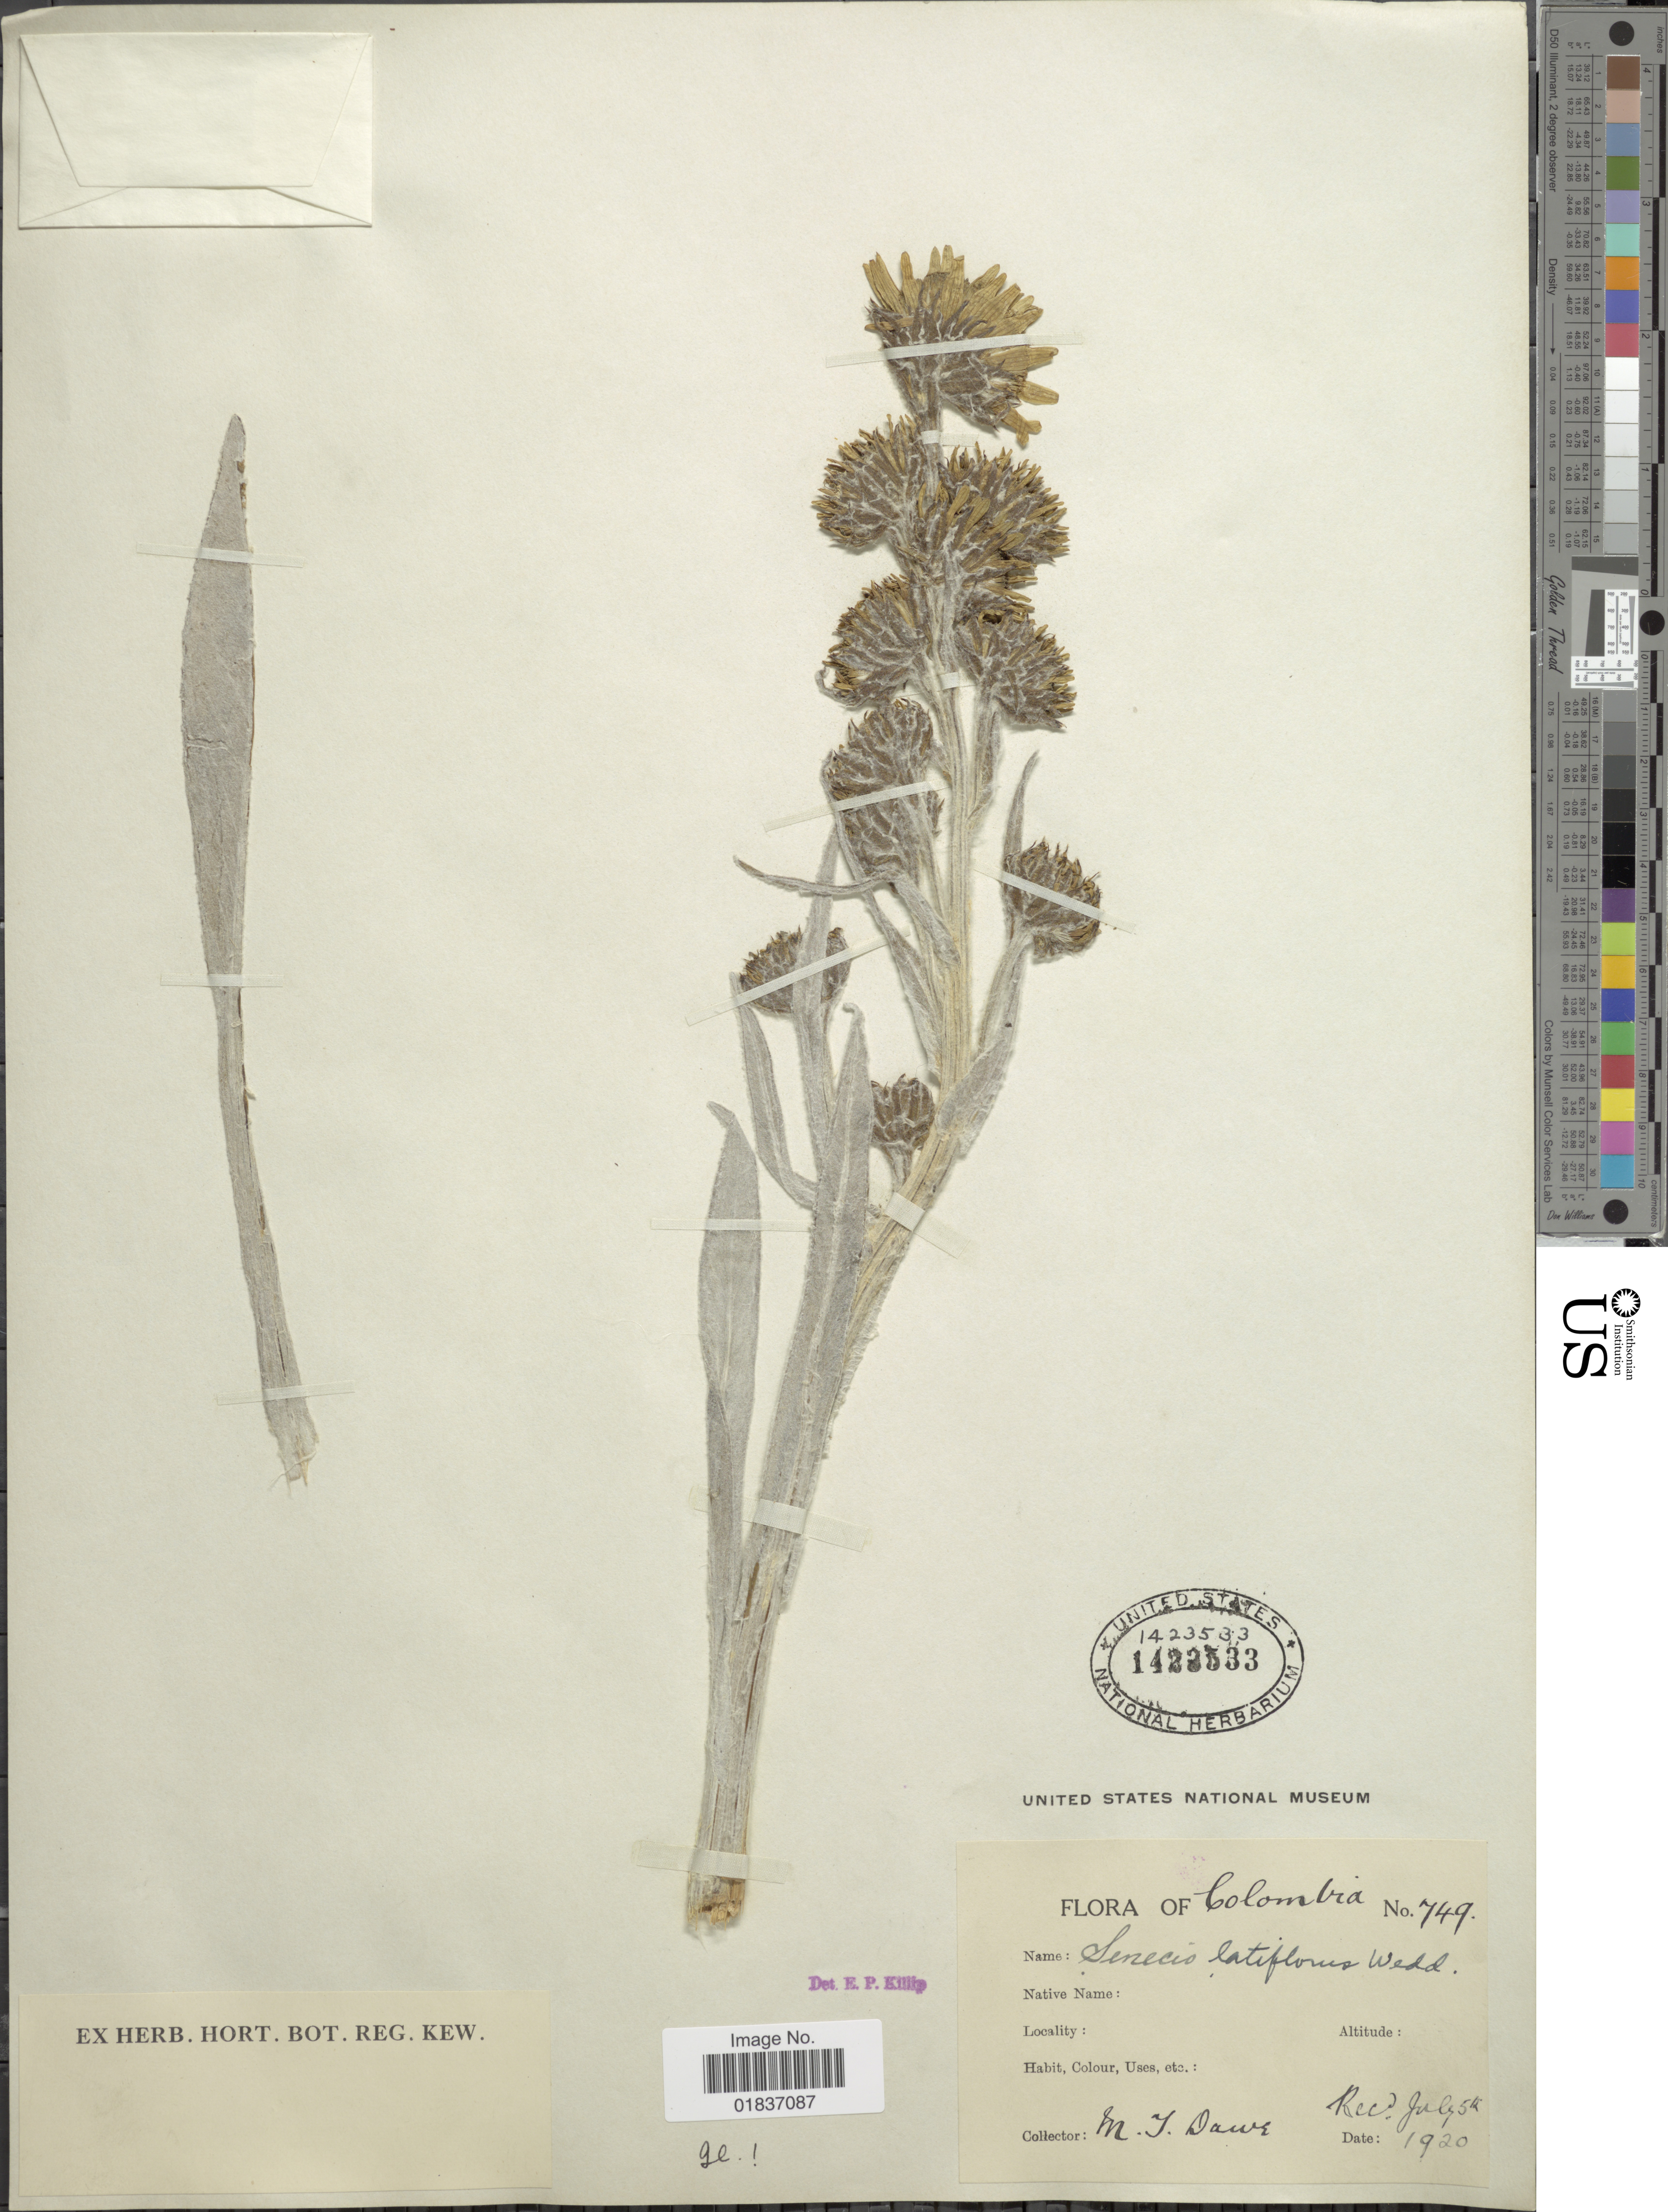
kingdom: Plantae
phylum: Tracheophyta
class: Magnoliopsida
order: Asterales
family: Asteraceae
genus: Senecio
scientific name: Senecio latiflorus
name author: Wedd.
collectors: M. T. Dawe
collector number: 749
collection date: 1920-07-05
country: Colombia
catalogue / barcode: US 14235933